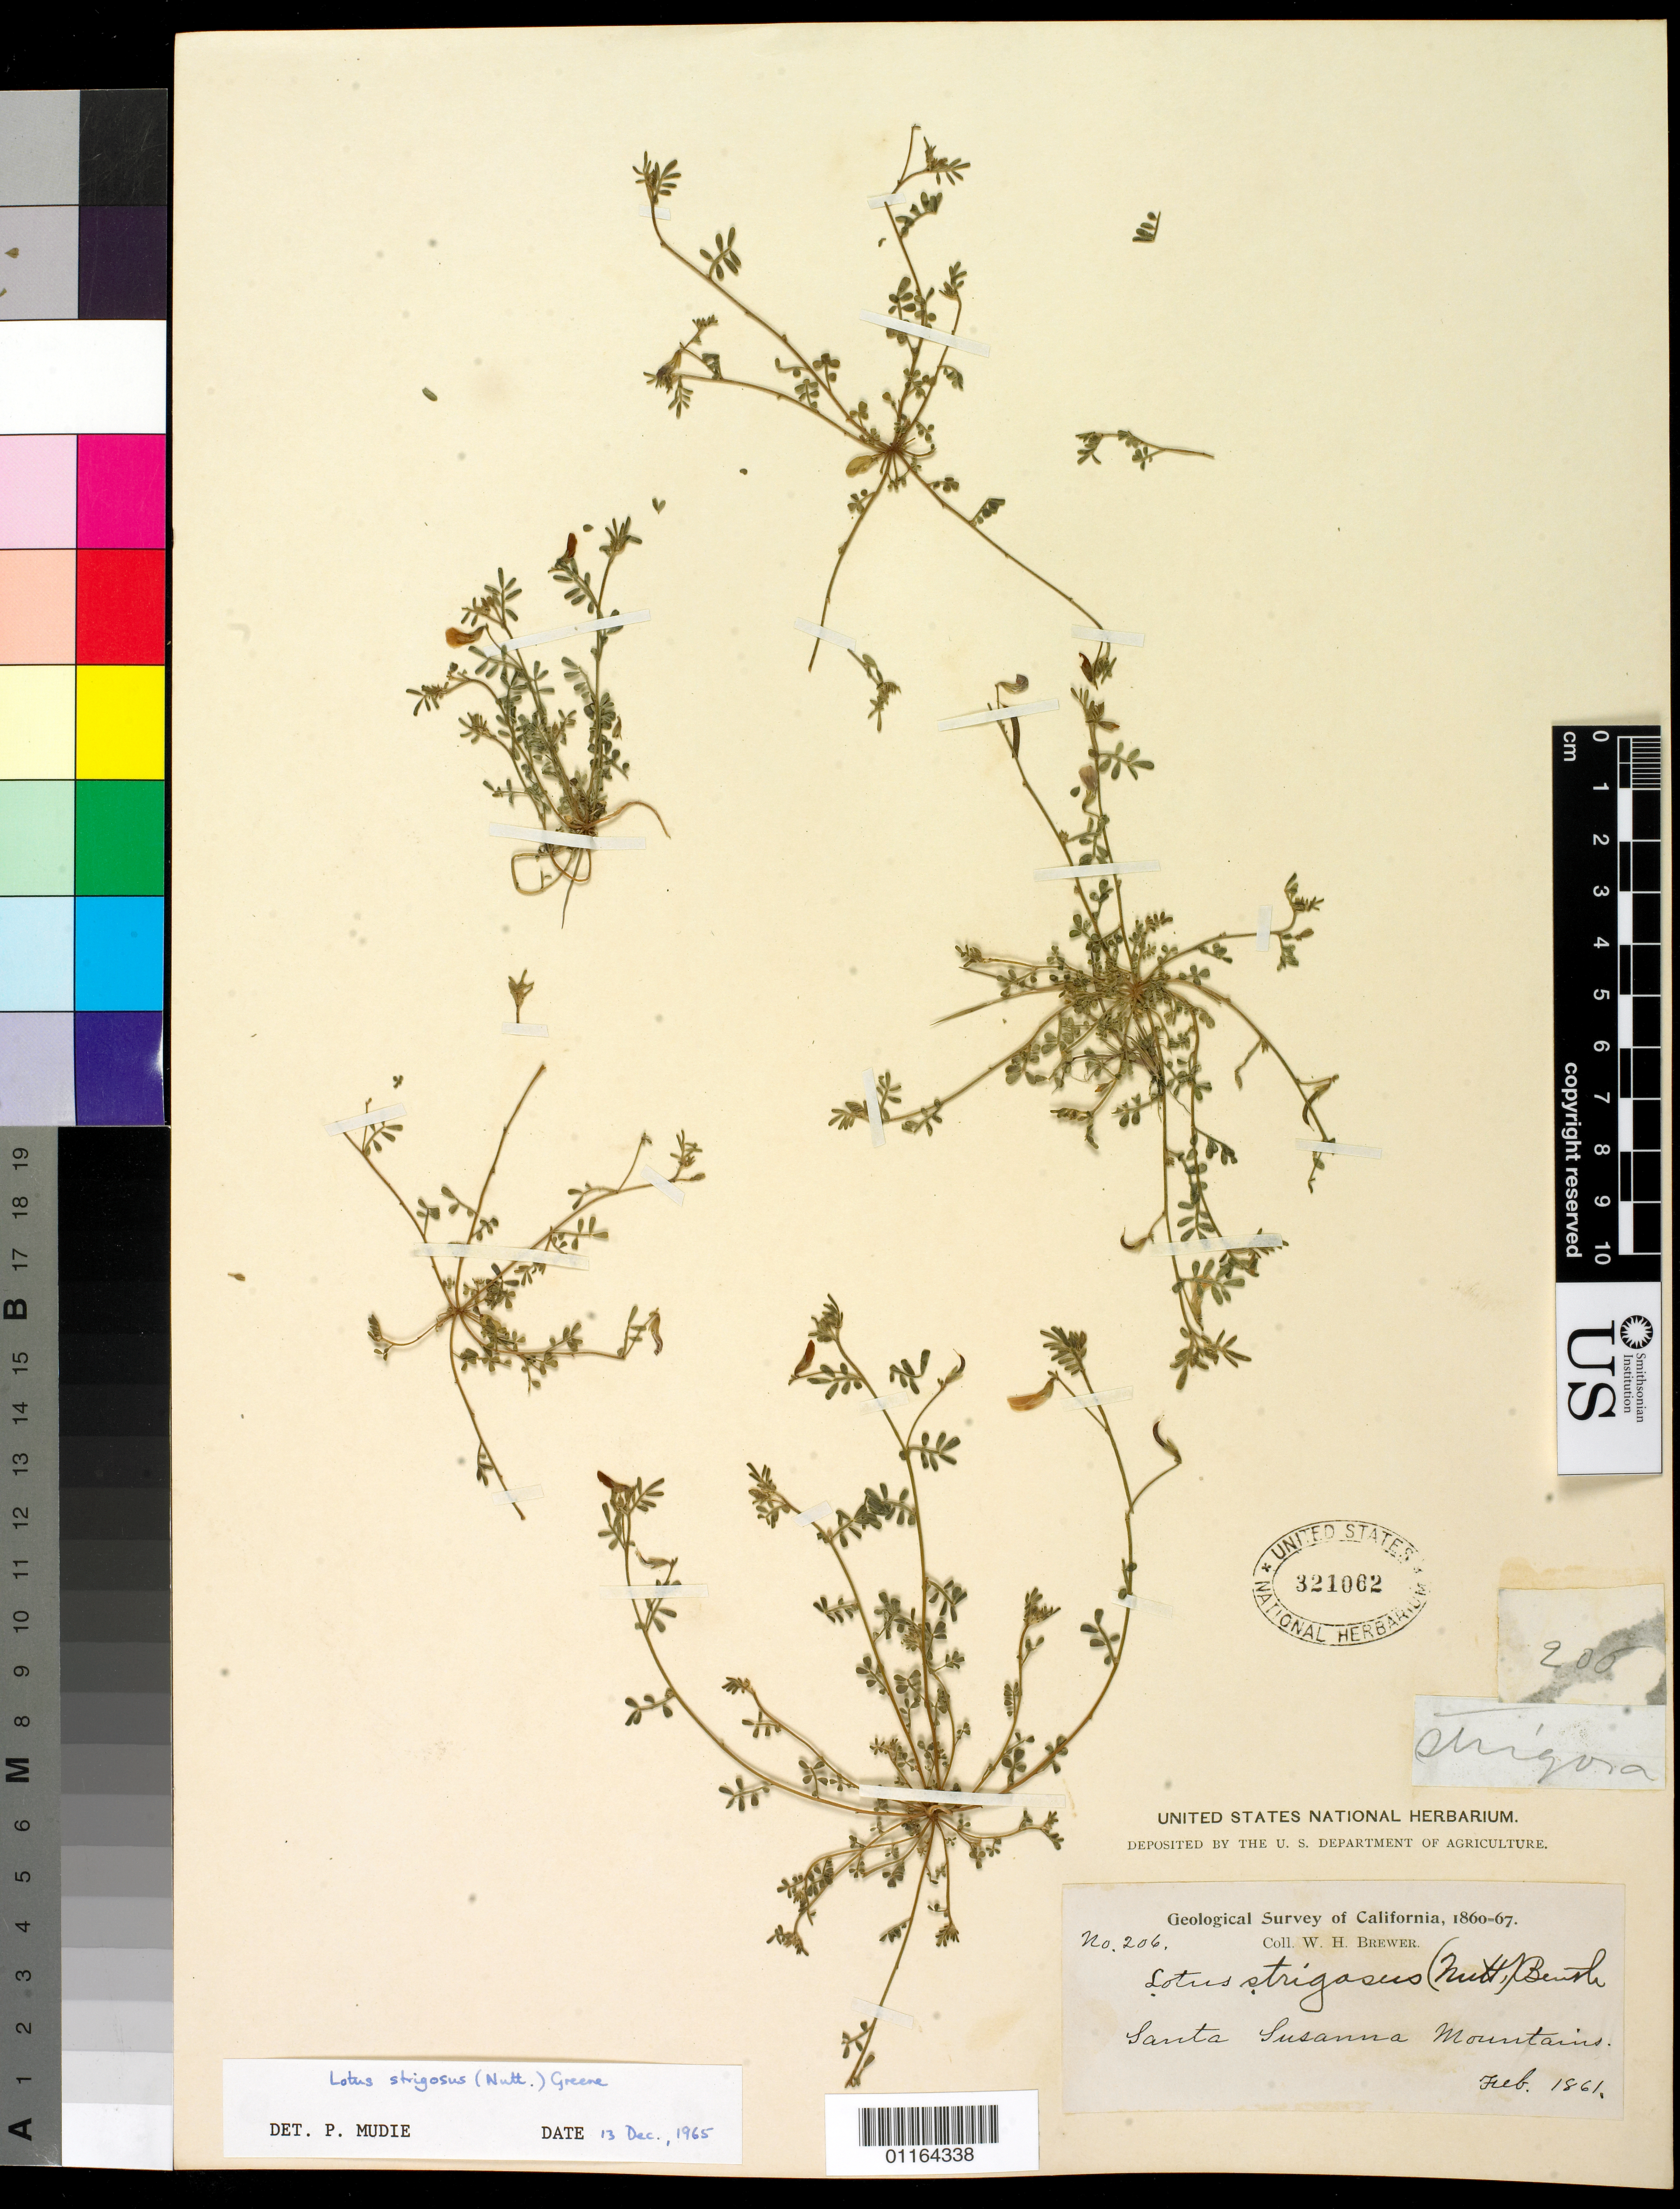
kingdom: Plantae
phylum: Tracheophyta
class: Magnoliopsida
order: Fabales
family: Fabaceae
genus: Ottleya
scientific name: Ottleya strigosa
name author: (Nutt.) D.D. Sokoloff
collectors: W. H. Brewer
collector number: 206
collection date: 1861-02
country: United States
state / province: California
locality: Santa Susanna Mts.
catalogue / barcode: US 321062